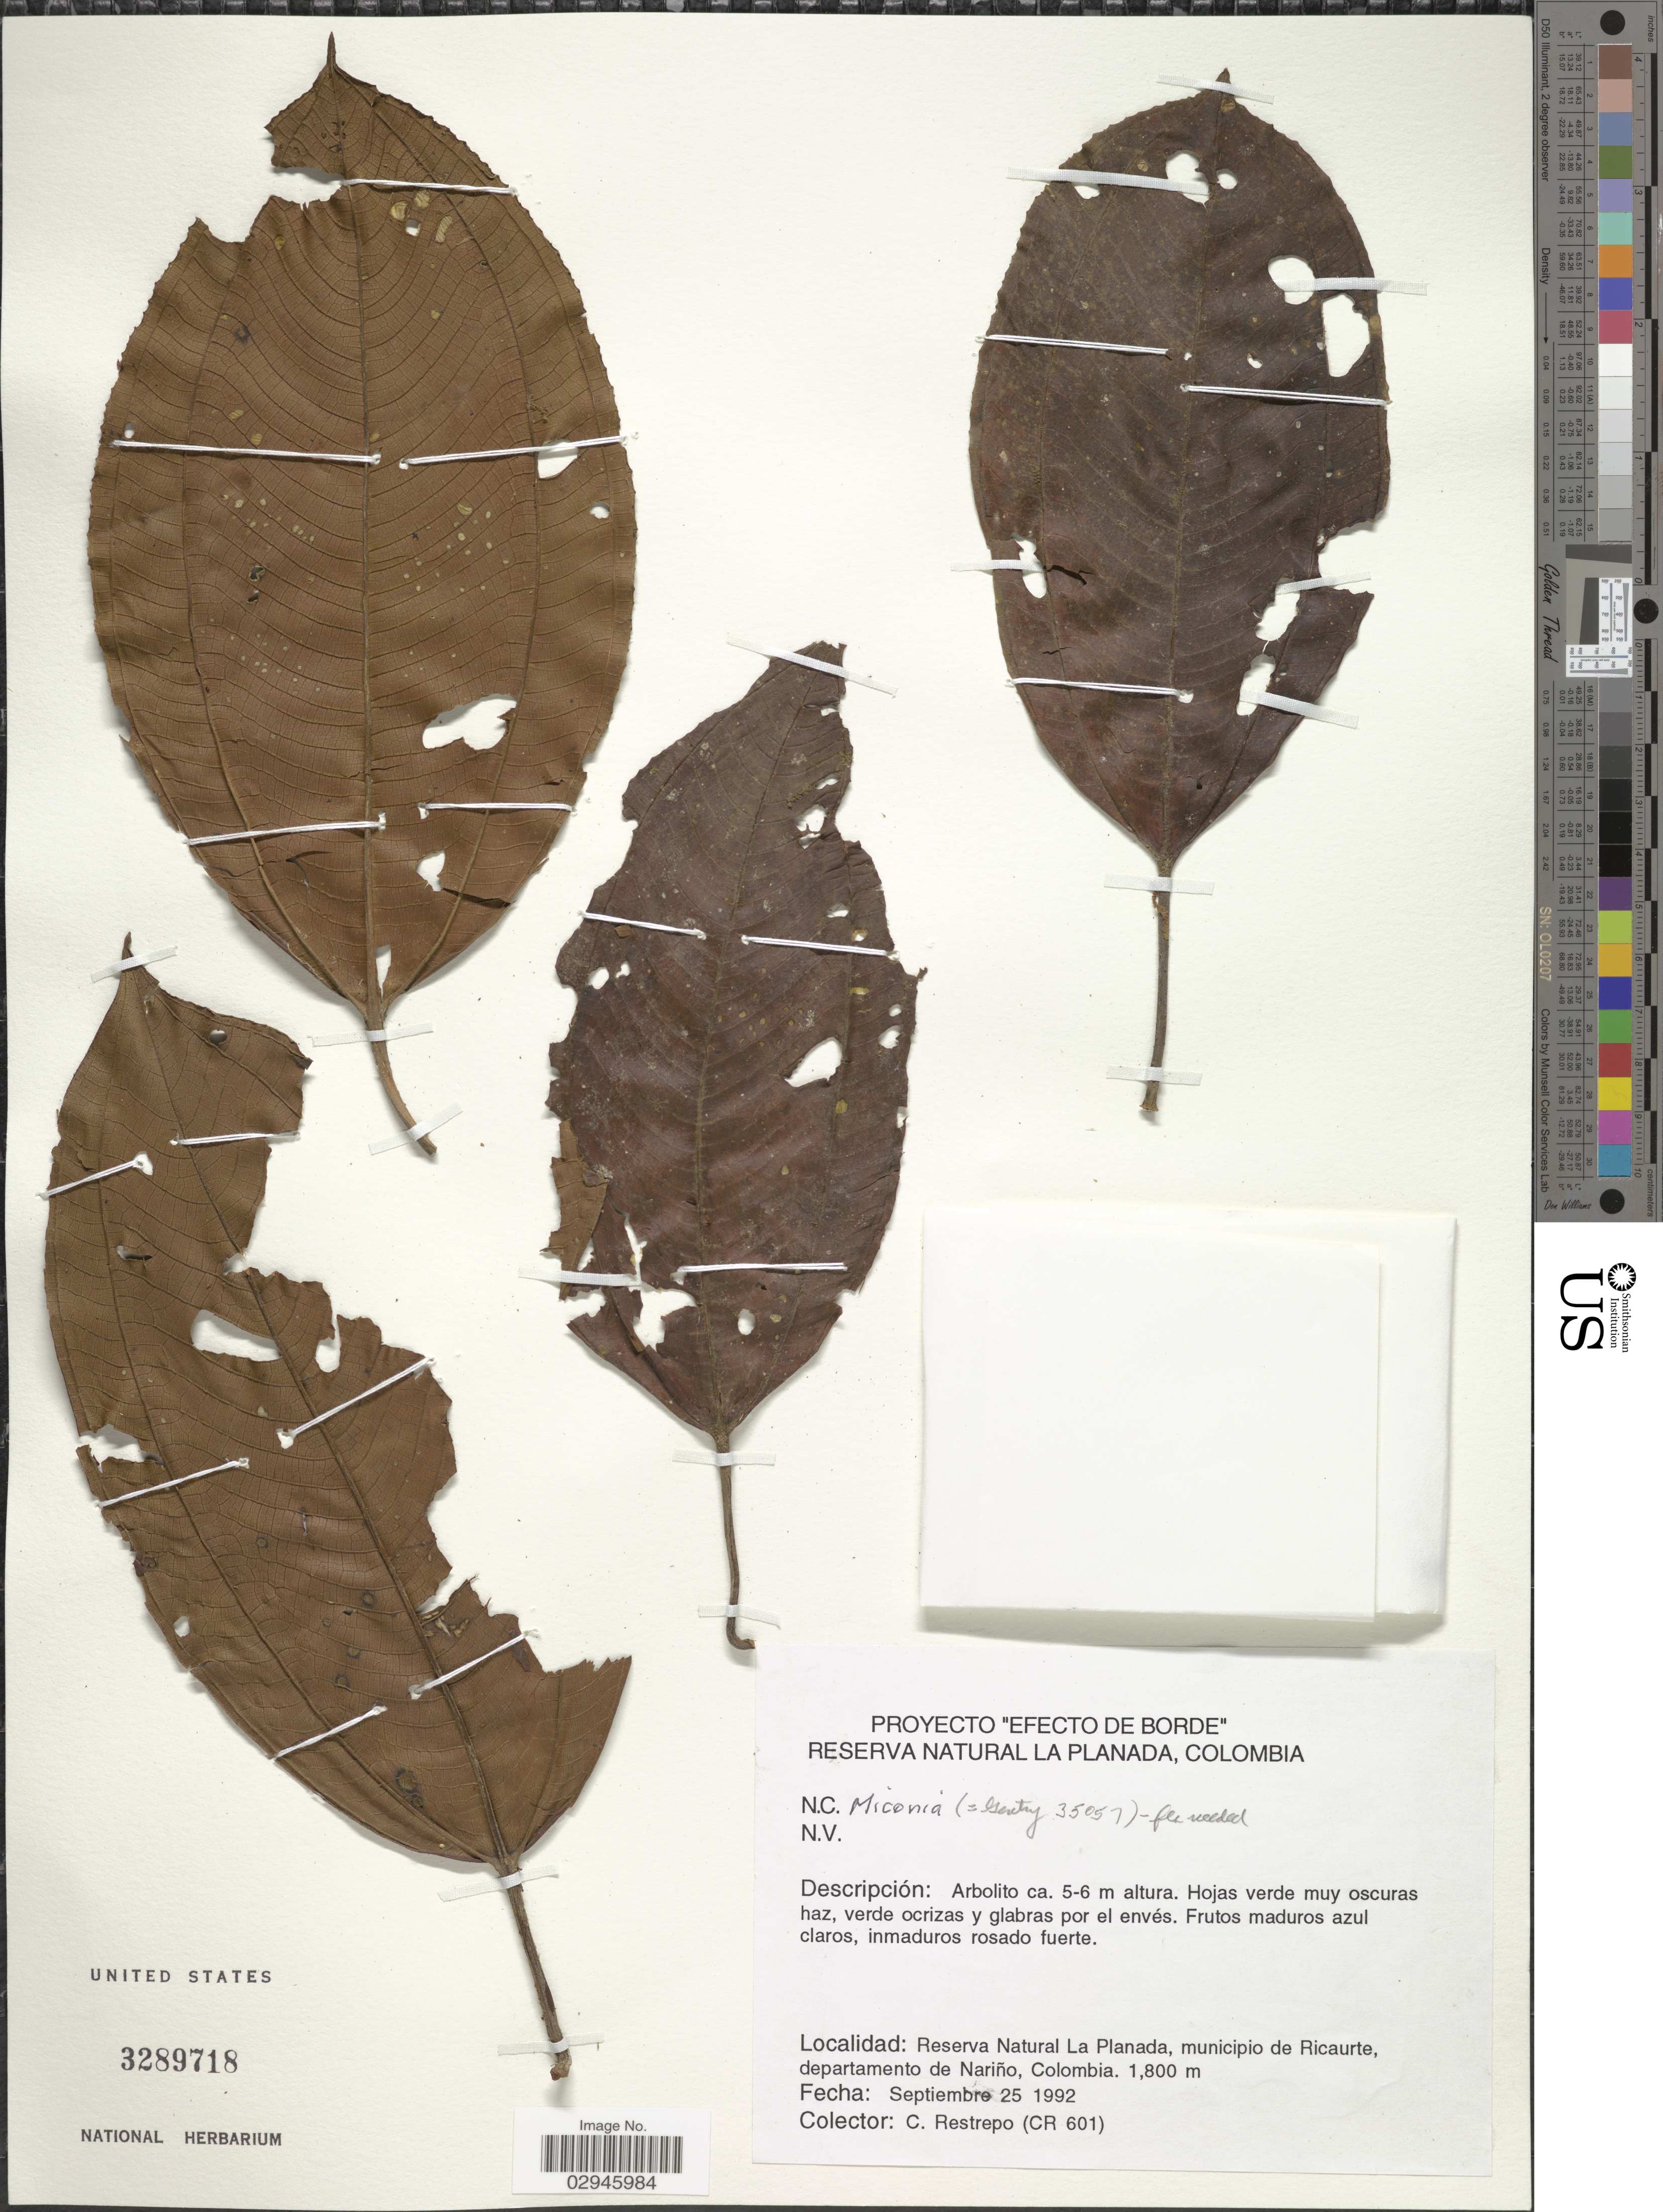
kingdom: Plantae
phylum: Tracheophyta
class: Magnoliopsida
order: Myrtales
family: Melastomataceae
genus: Miconia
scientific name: Miconia sp.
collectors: C. Restrepo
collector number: CR 601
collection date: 1992-09-25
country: Colombia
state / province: Nariño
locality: Reserva Natural La Planada, municipio de Ricaurte, departamento de Nariño.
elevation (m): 1800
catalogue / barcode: US 3289718